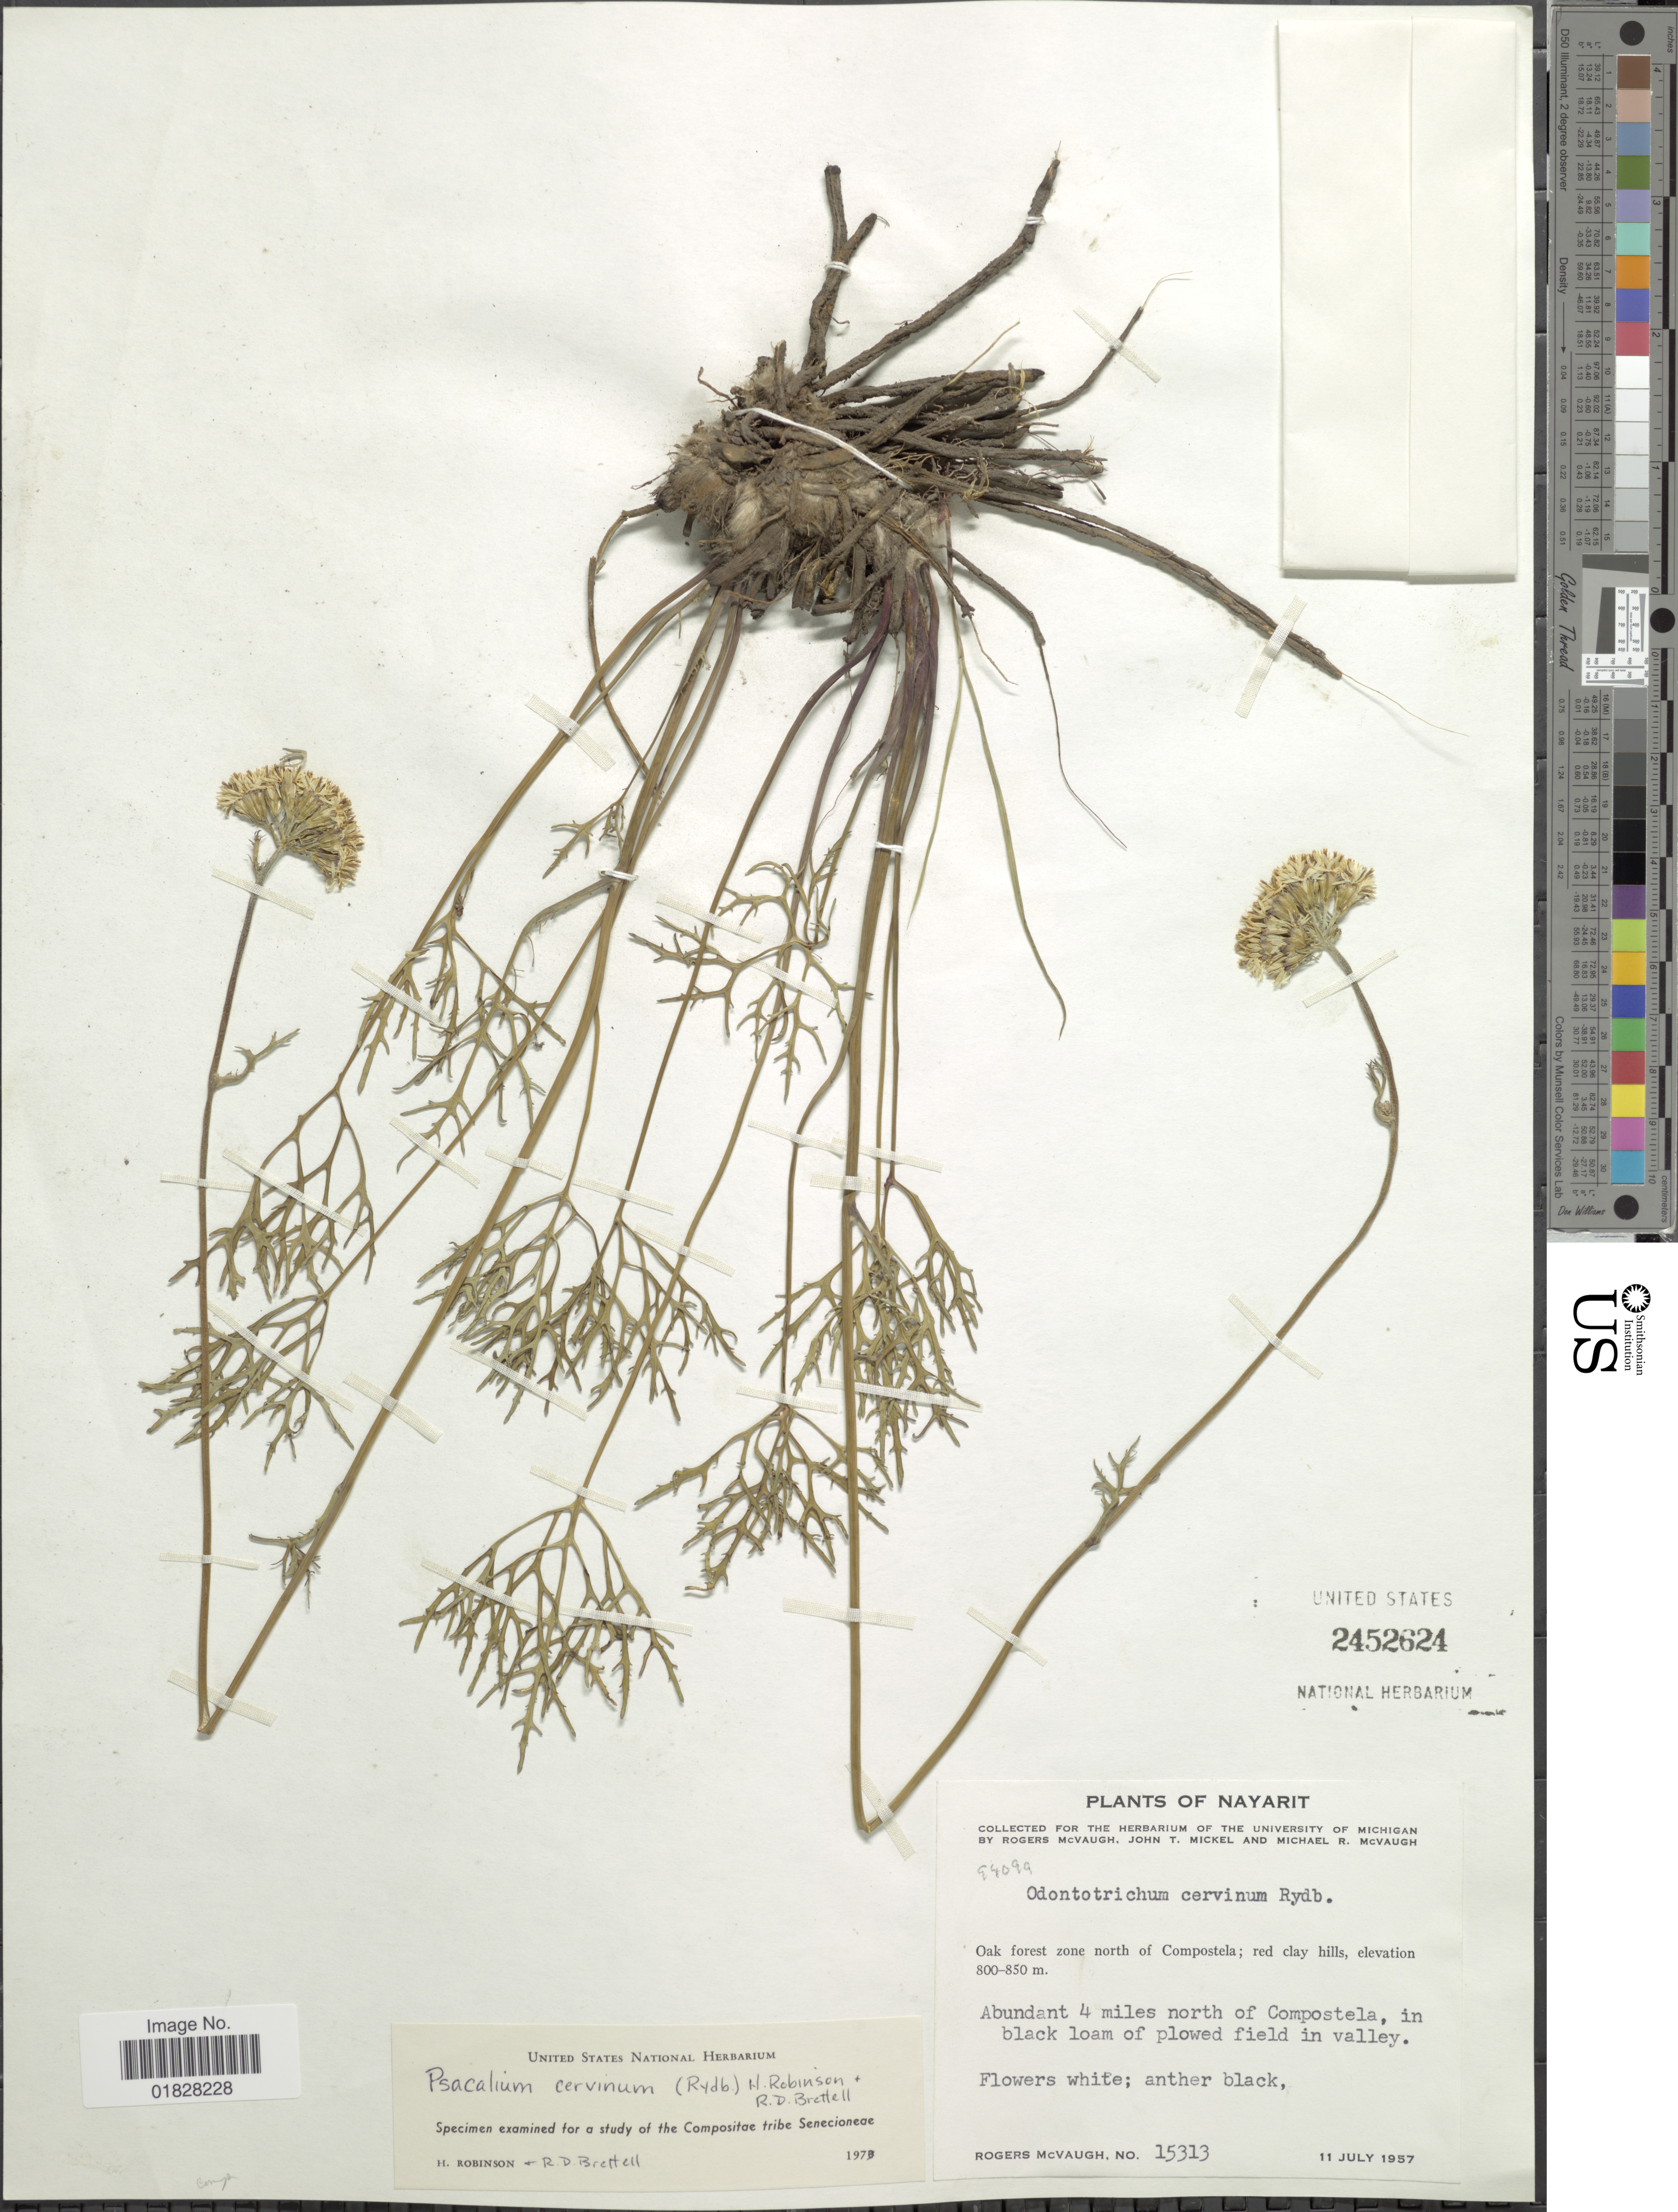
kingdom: Plantae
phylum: Tracheophyta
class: Magnoliopsida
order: Asterales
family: Asteraceae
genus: Psacalium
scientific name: Psacalium cervinum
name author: (Rydb.) H. Rob. & Brettell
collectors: R. McVaugh, J. T. Mickel & M. R. McVaugh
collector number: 15313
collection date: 1957-07-11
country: Mexico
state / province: Nayarit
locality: Oak forest zone north of Compostela. Abundant 4 miles north of Compostela, in black loam of plowed field in valley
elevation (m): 800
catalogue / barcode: US 2452624